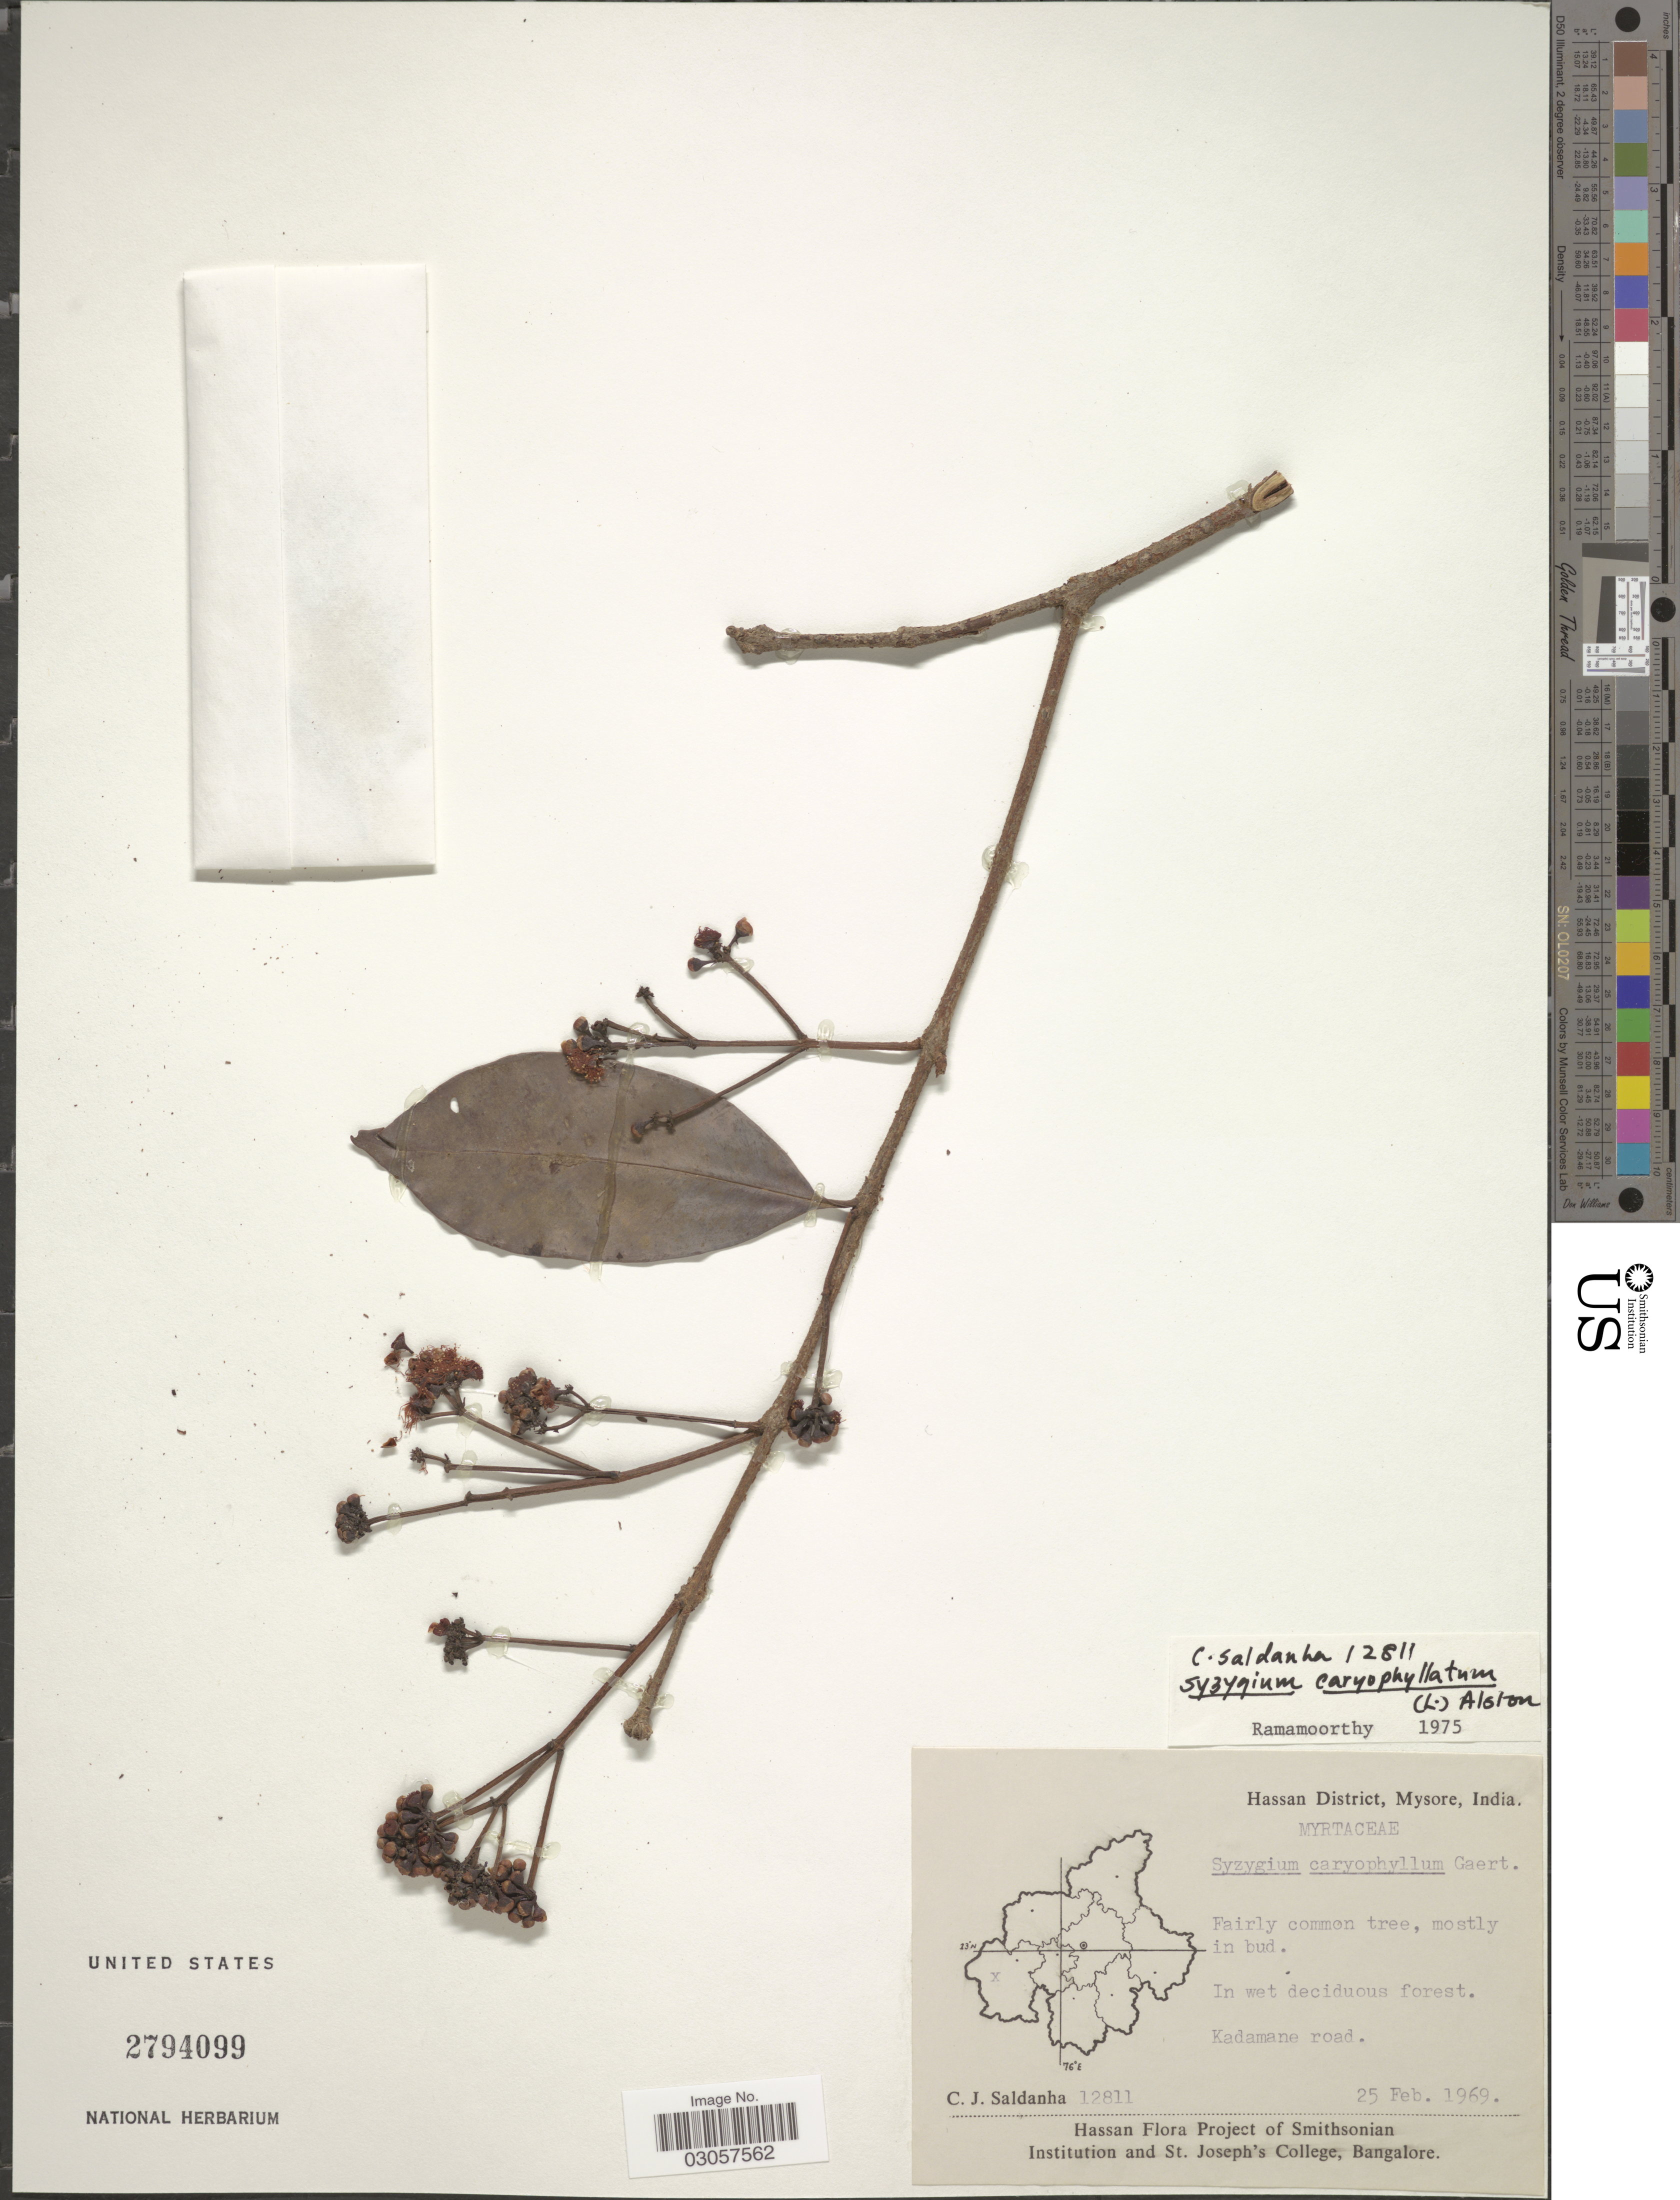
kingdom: Plantae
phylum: Tracheophyta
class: Magnoliopsida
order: Myrtales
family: Myrtaceae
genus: Syzygium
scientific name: Syzygium caryophyllatum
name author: (L.) Alston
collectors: C. J. Saldanha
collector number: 12811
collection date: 1969-02-25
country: India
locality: Hassan District, Mysore. Kadamane road.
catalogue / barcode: US 2794099